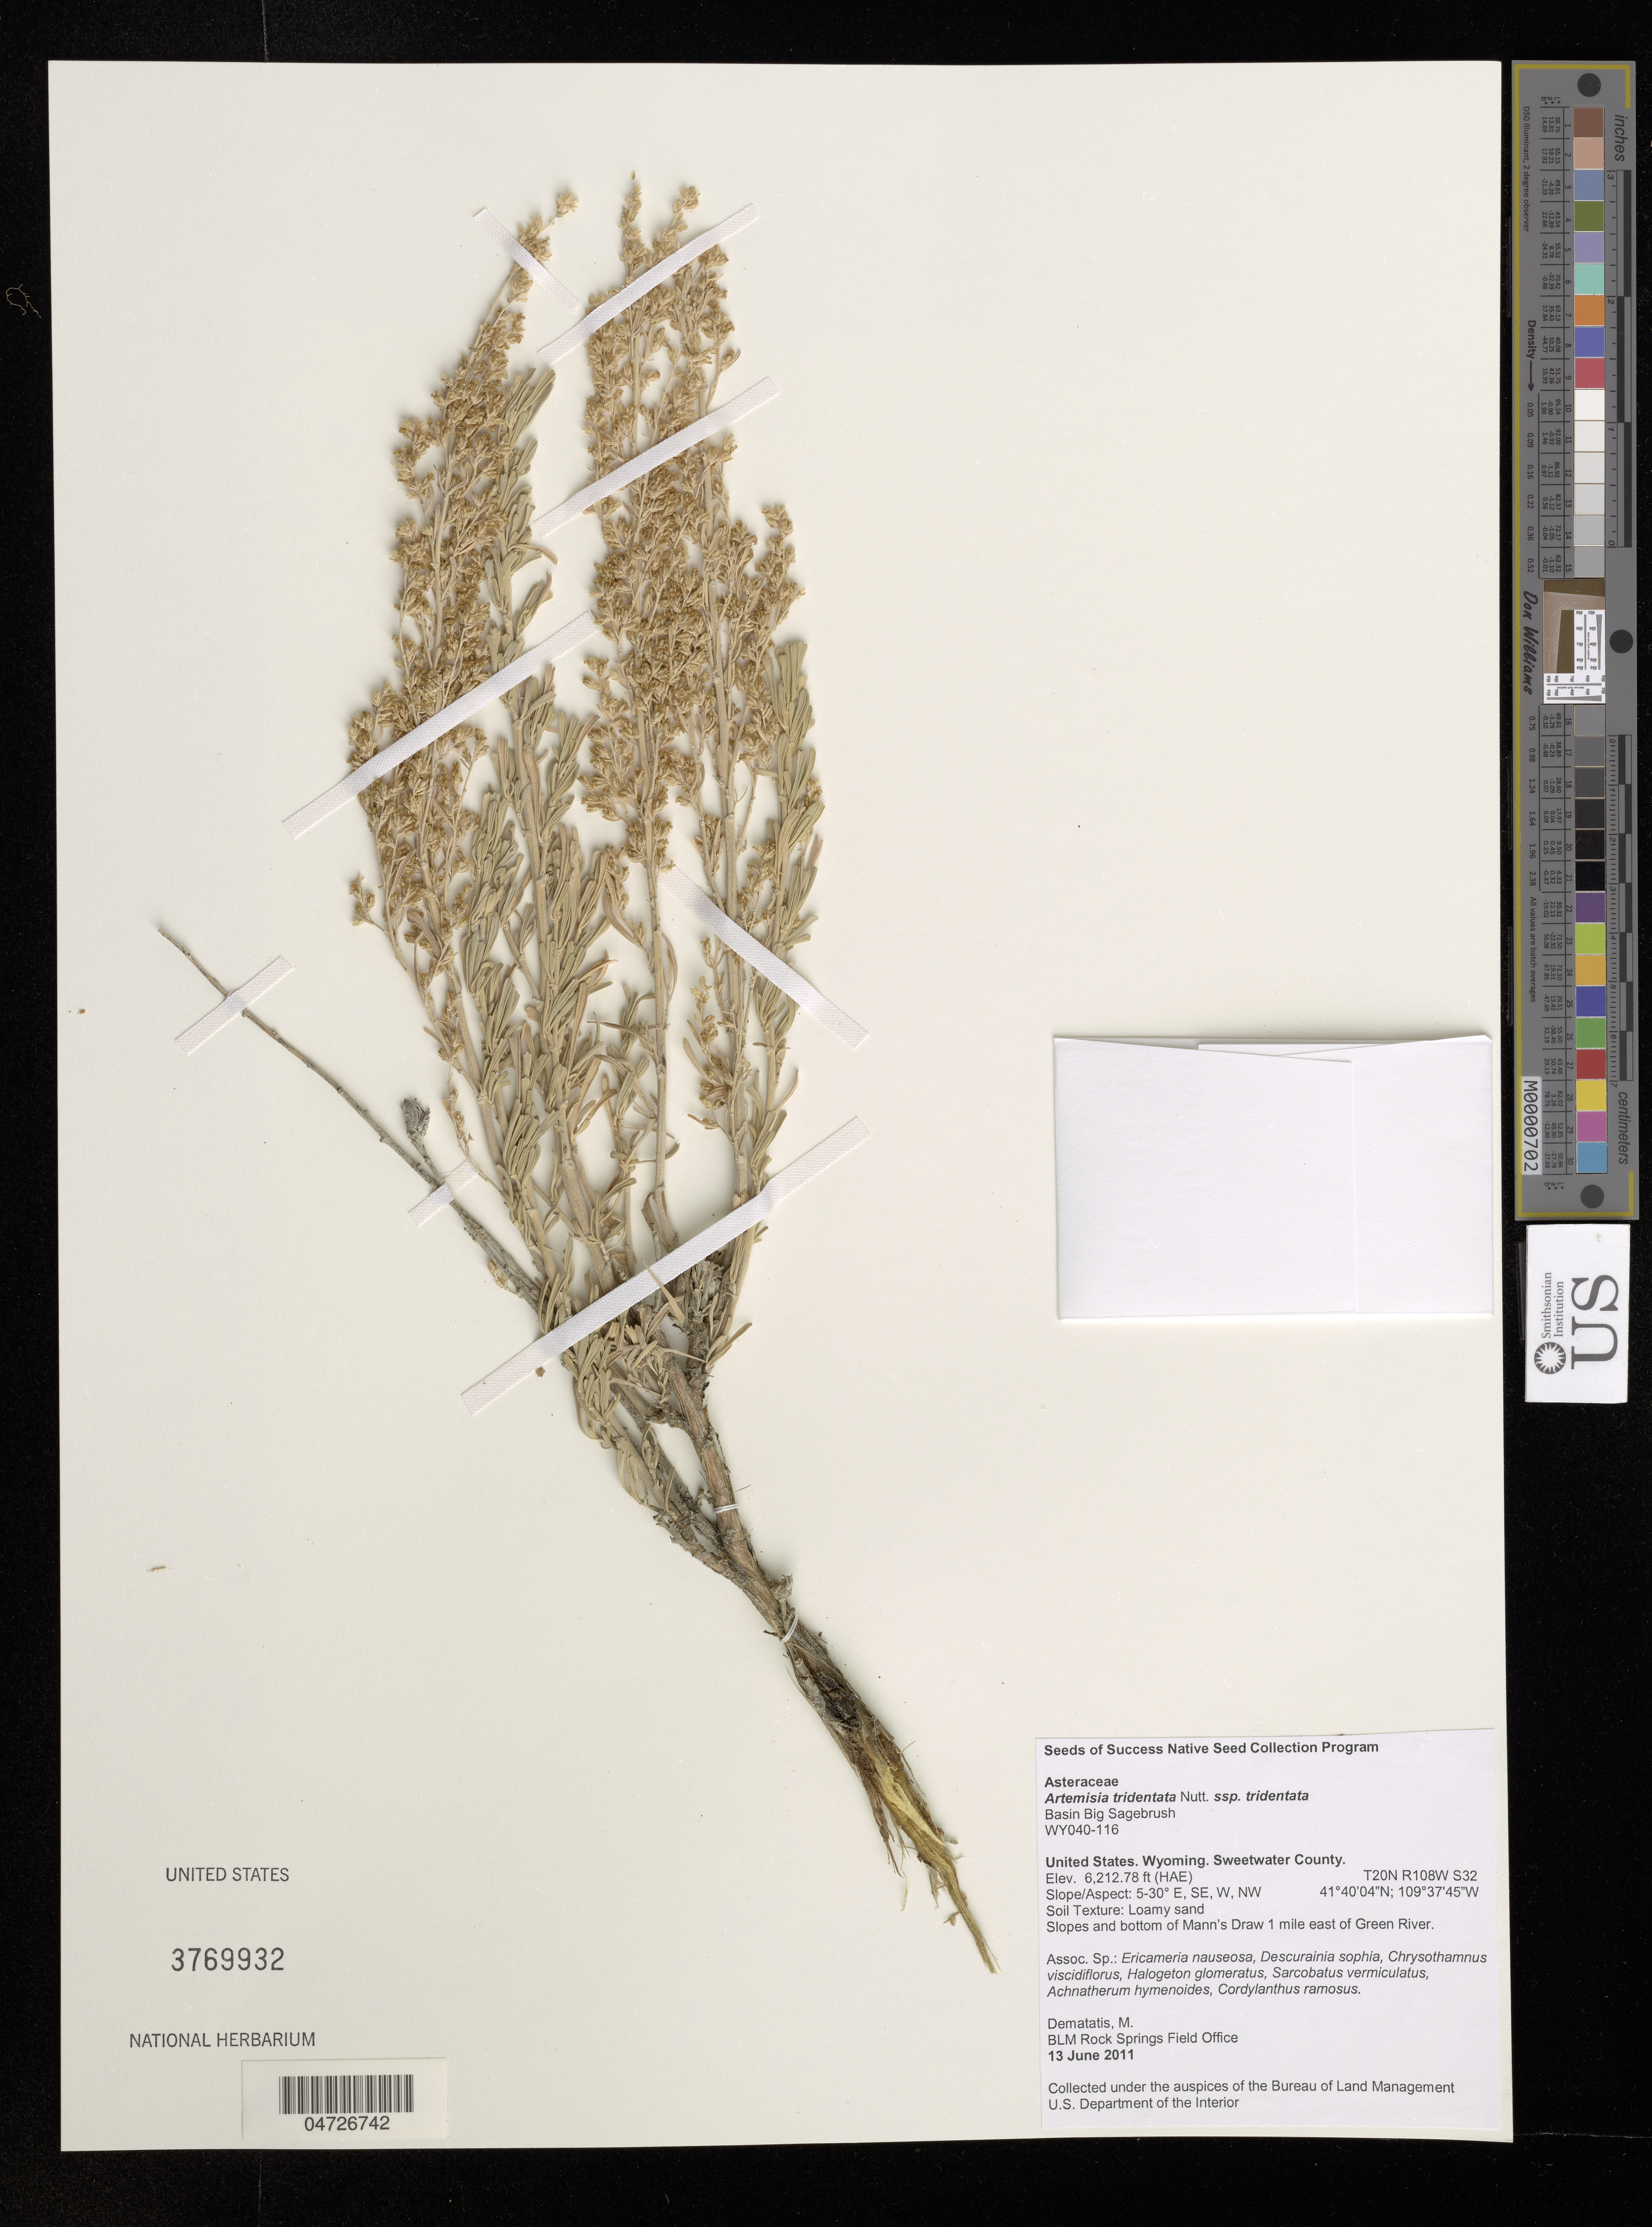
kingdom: Plantae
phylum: Tracheophyta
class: Magnoliopsida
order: Asterales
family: Asteraceae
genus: Artemisia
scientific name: Artemisia tridentata subsp. tridentata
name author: Nutt.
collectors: M. Dematatis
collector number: WY040-116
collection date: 2011-06-13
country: United States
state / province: Wyoming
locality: Sweetwater County.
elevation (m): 1893.66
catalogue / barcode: US 3769932